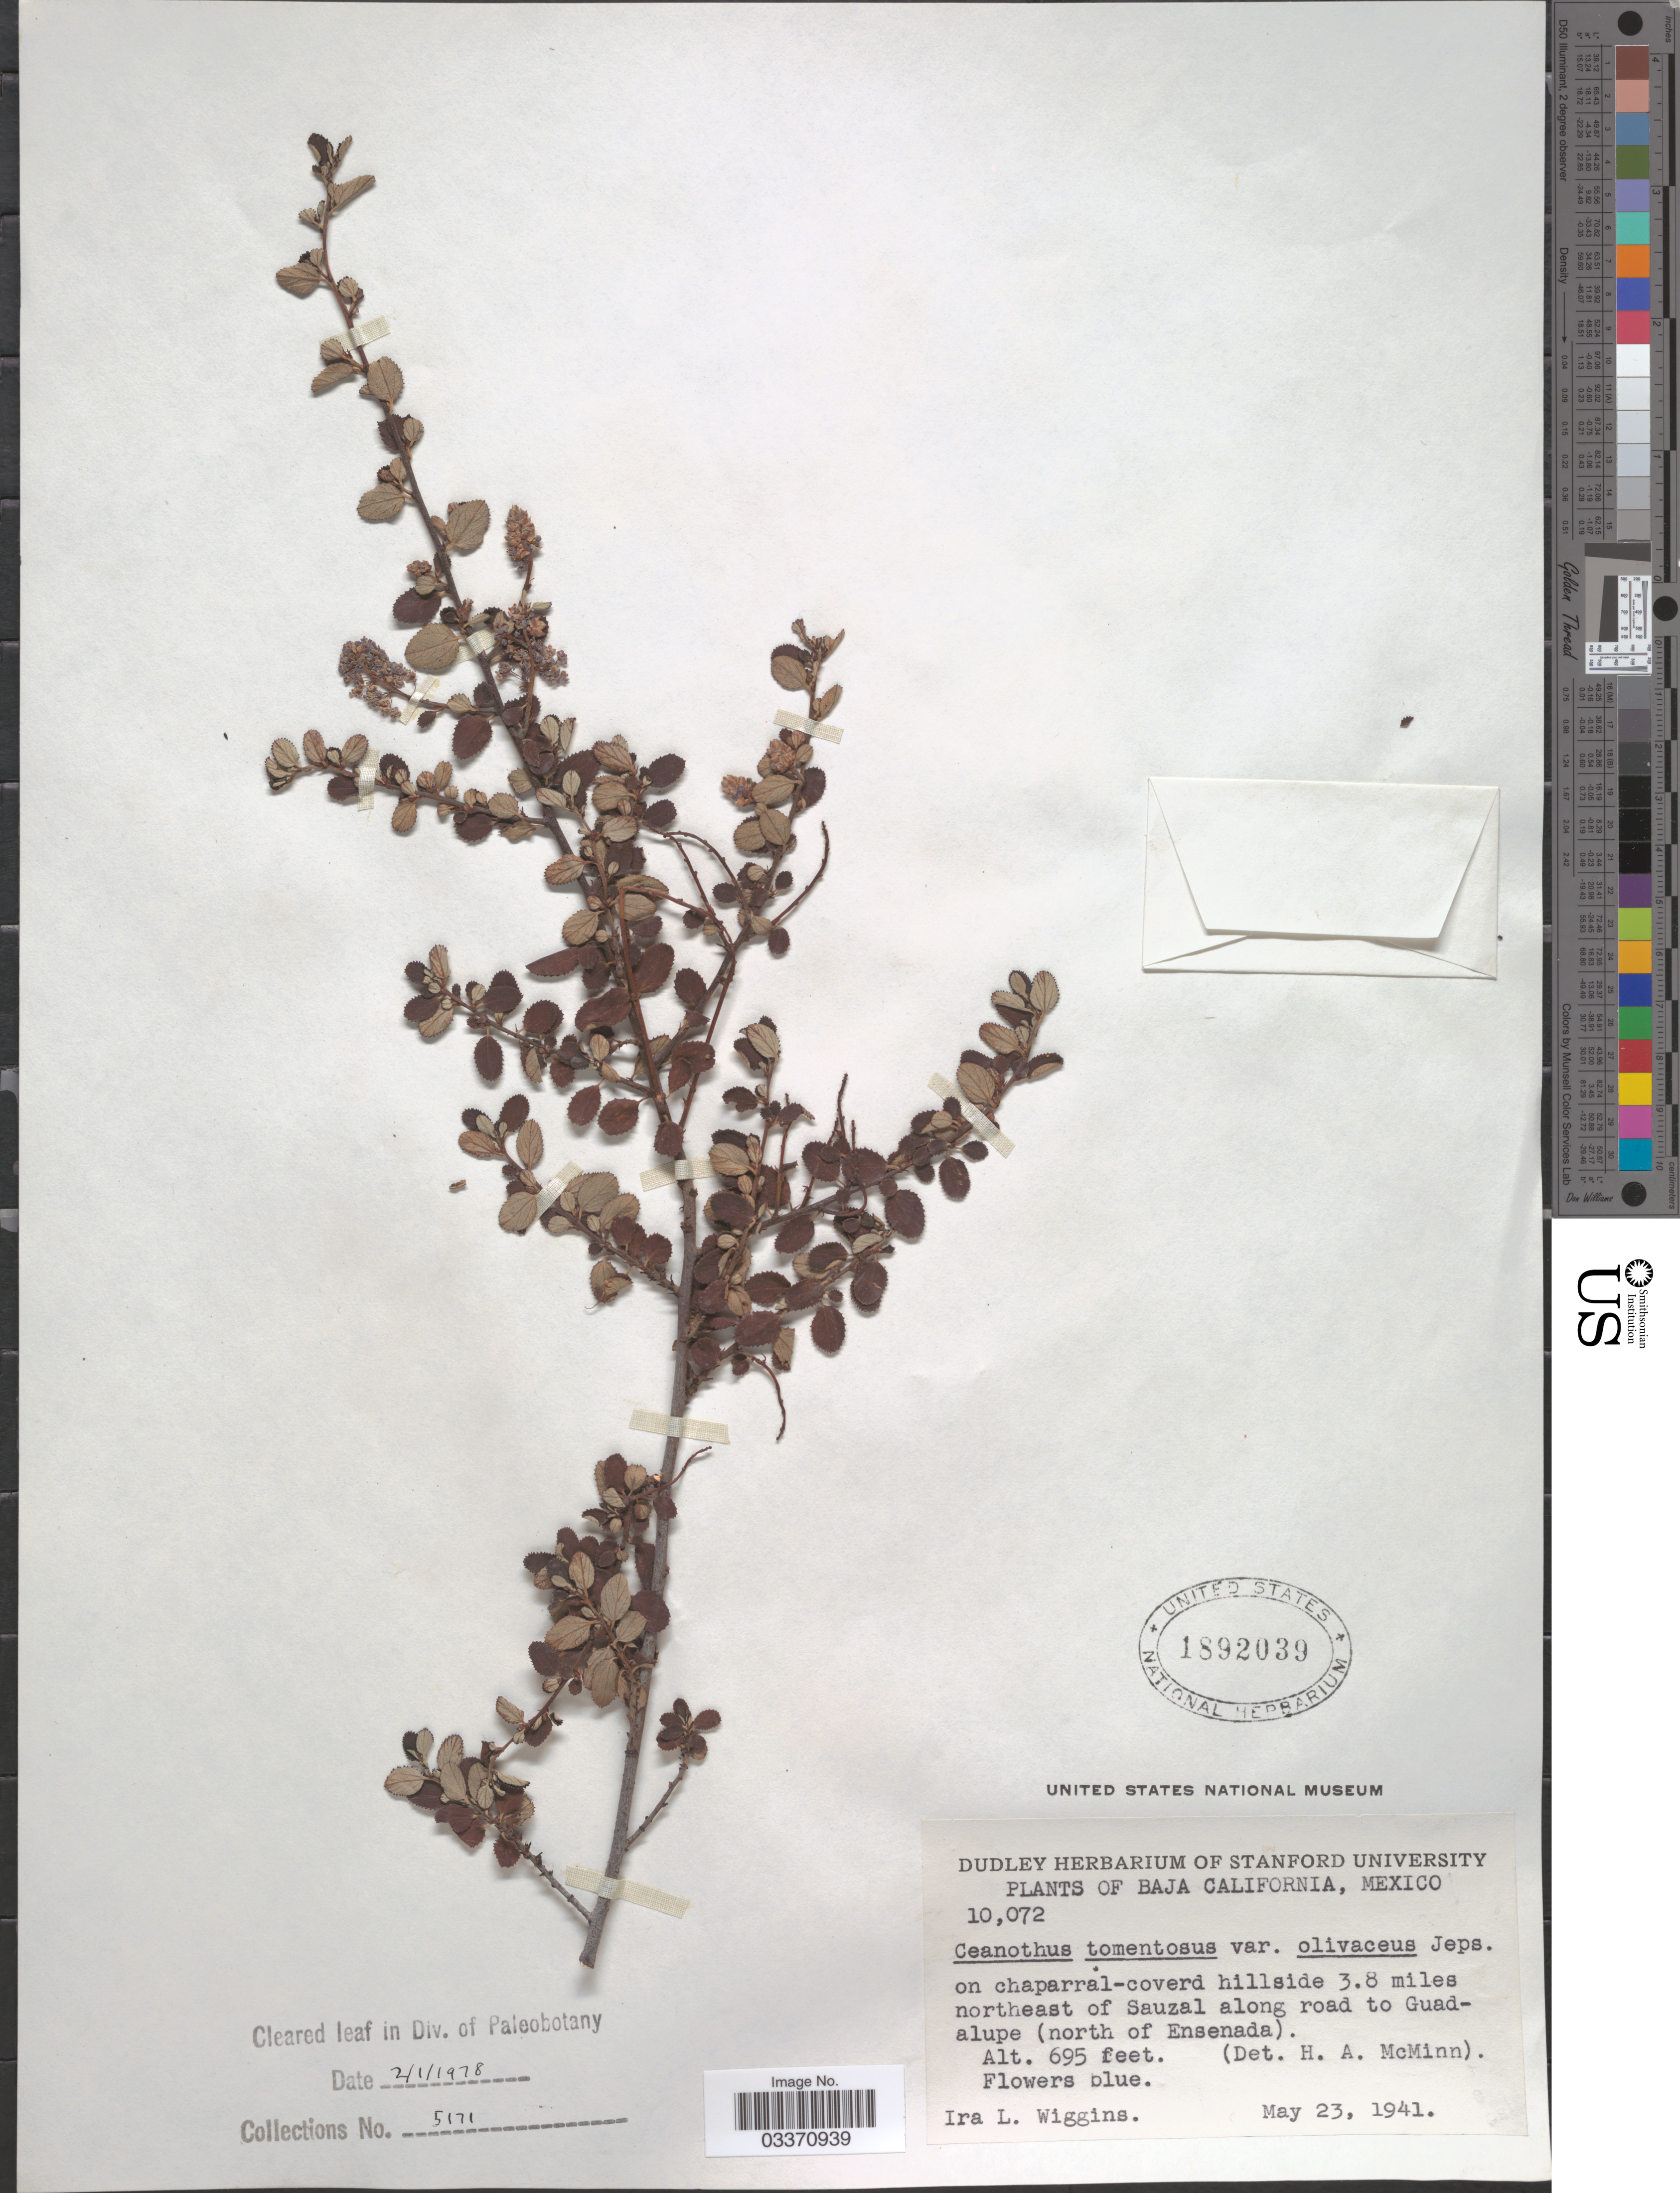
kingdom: Plantae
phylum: Tracheophyta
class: Magnoliopsida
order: Rosales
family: Rhamnaceae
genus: Ceanothus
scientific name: Ceanothus tomentosus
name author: Parry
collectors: I. L. Wiggins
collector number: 10072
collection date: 1941-05-23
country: Mexico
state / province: Baja California Norte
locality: On chaparral-covered hillside 3.8 miles northeast of Sauzal along road to Guadalupe (north of Ensenada).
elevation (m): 212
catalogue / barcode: US 1892039